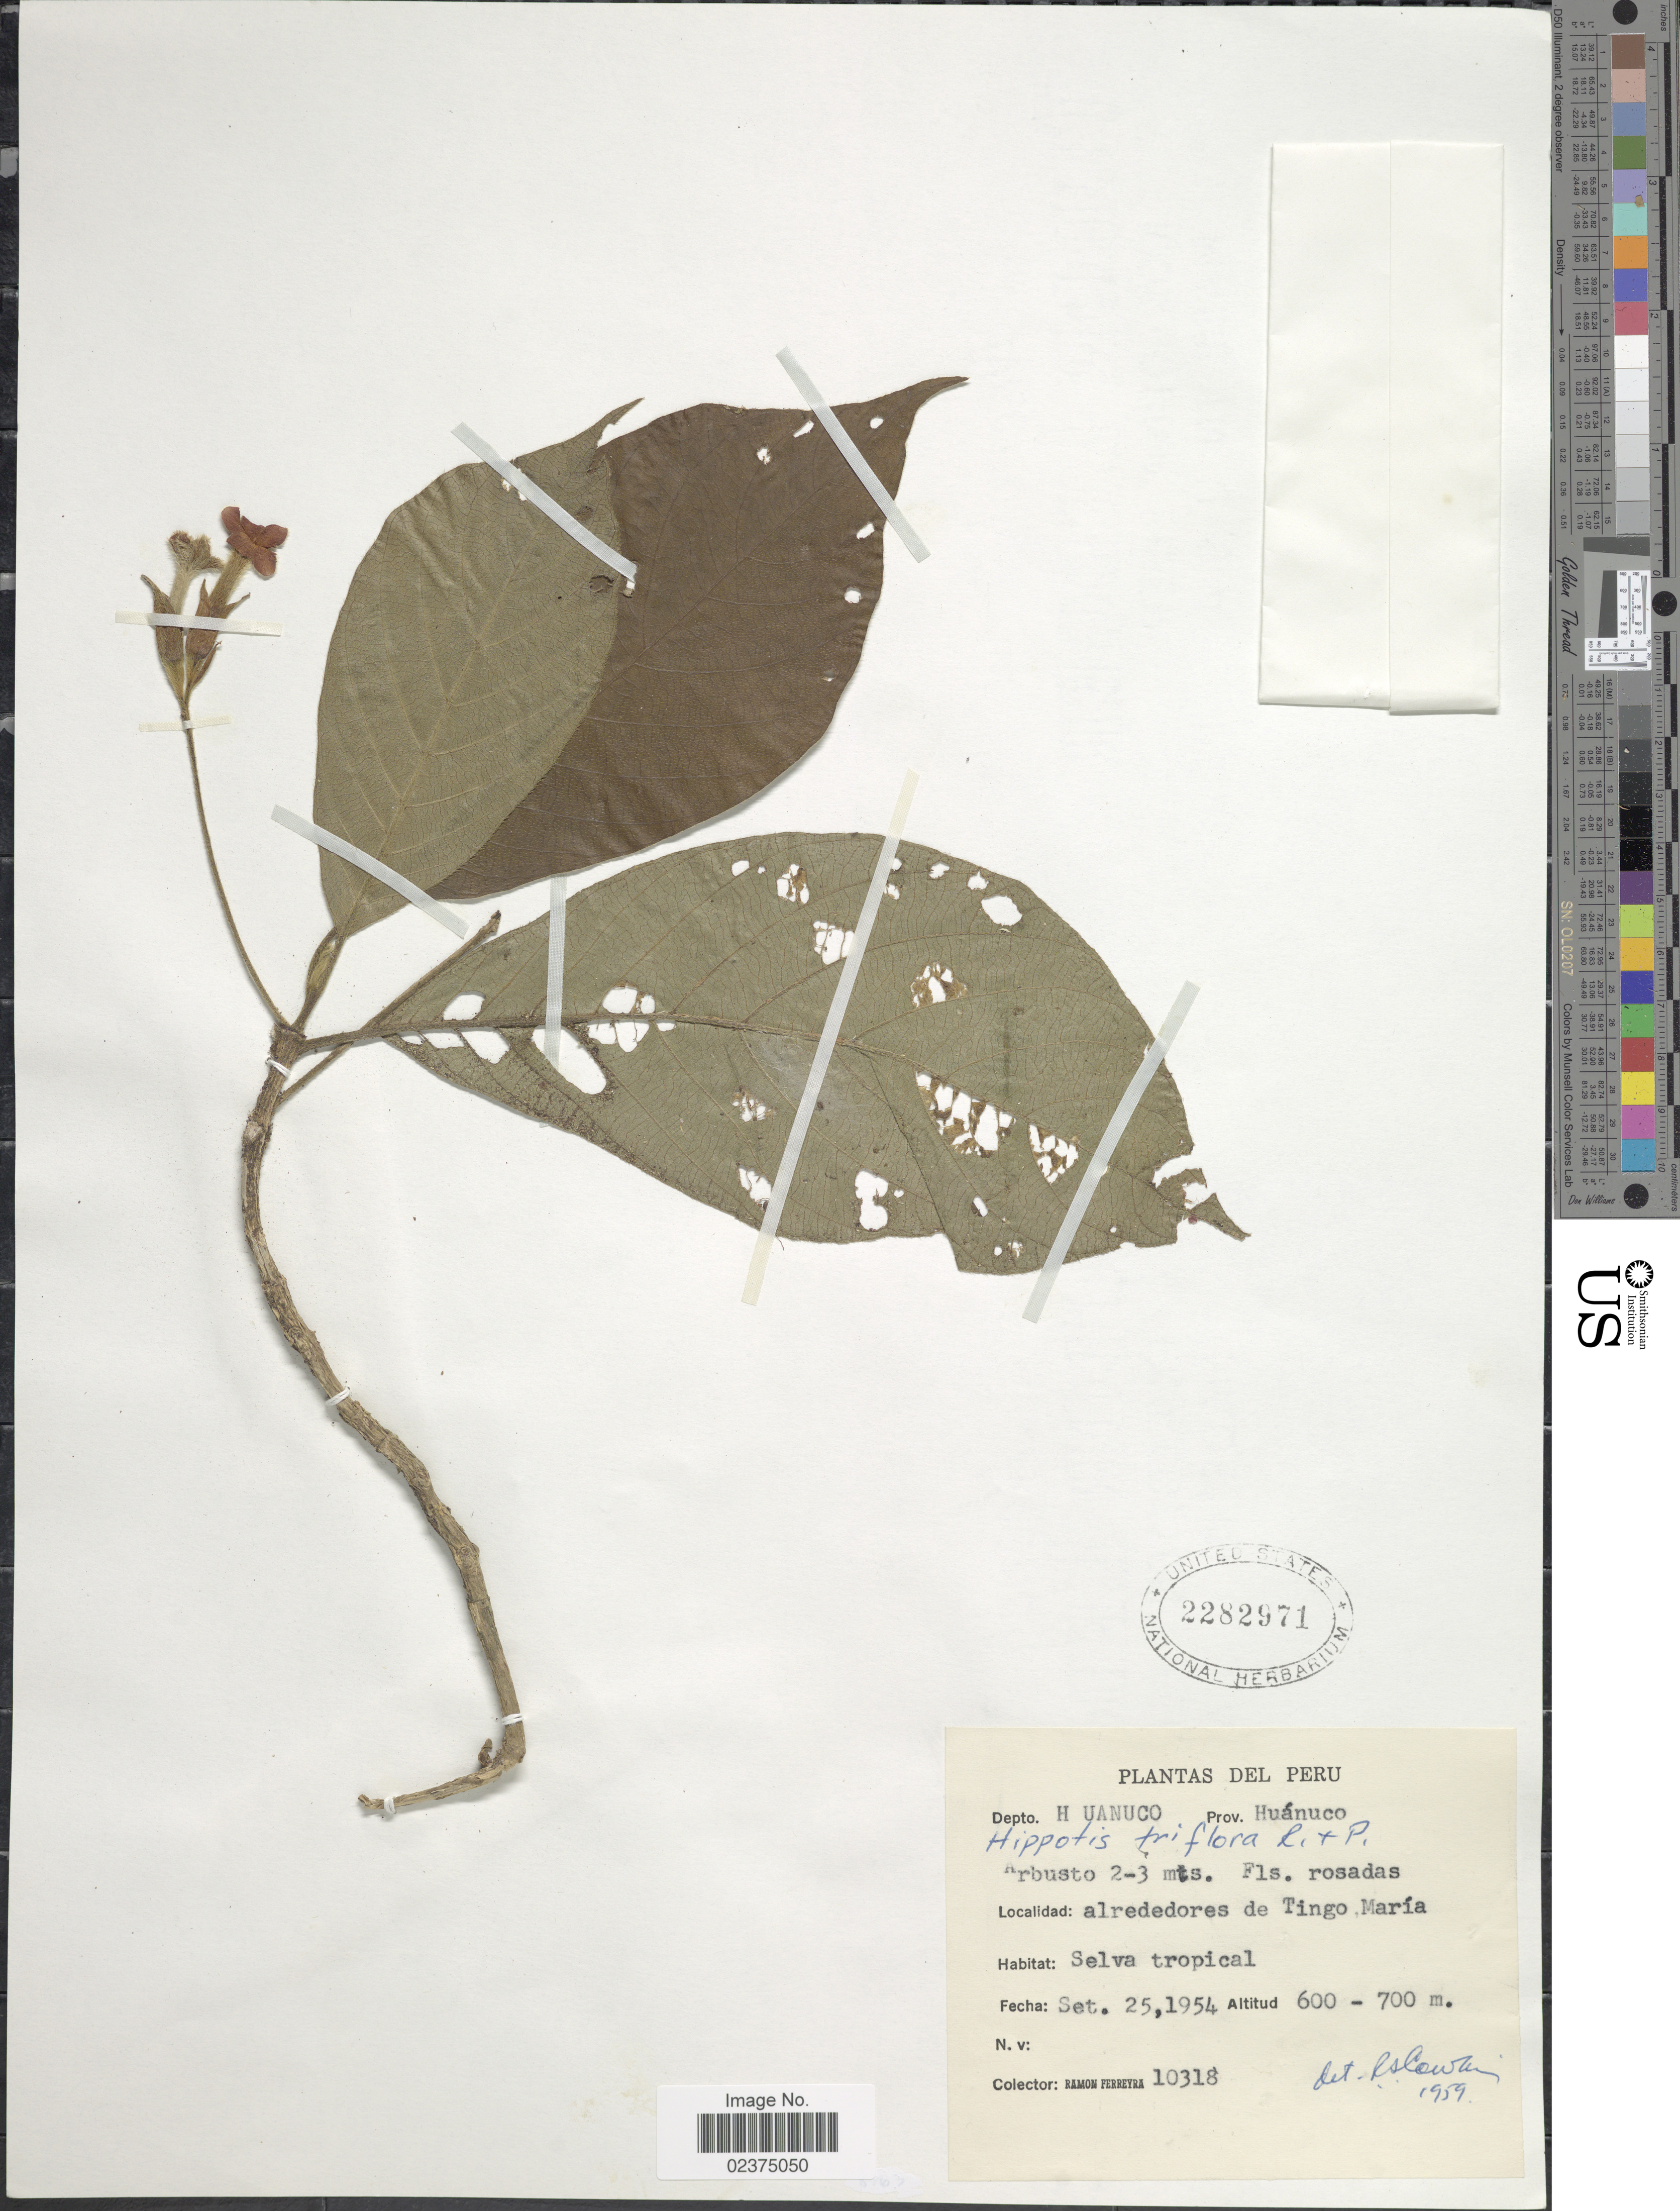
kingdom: Plantae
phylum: Tracheophyta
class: Magnoliopsida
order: Gentianales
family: Rubiaceae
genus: Hippotis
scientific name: Hippotis triflora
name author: Ruiz & Pav.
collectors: R. A. Ferreyra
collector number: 10318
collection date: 1954-09-25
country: Peru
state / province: Huánuco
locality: Depto. Huanuco, Prov. Huanuco, alrededores de Tingo Maria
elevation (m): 600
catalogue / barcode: US 2282971